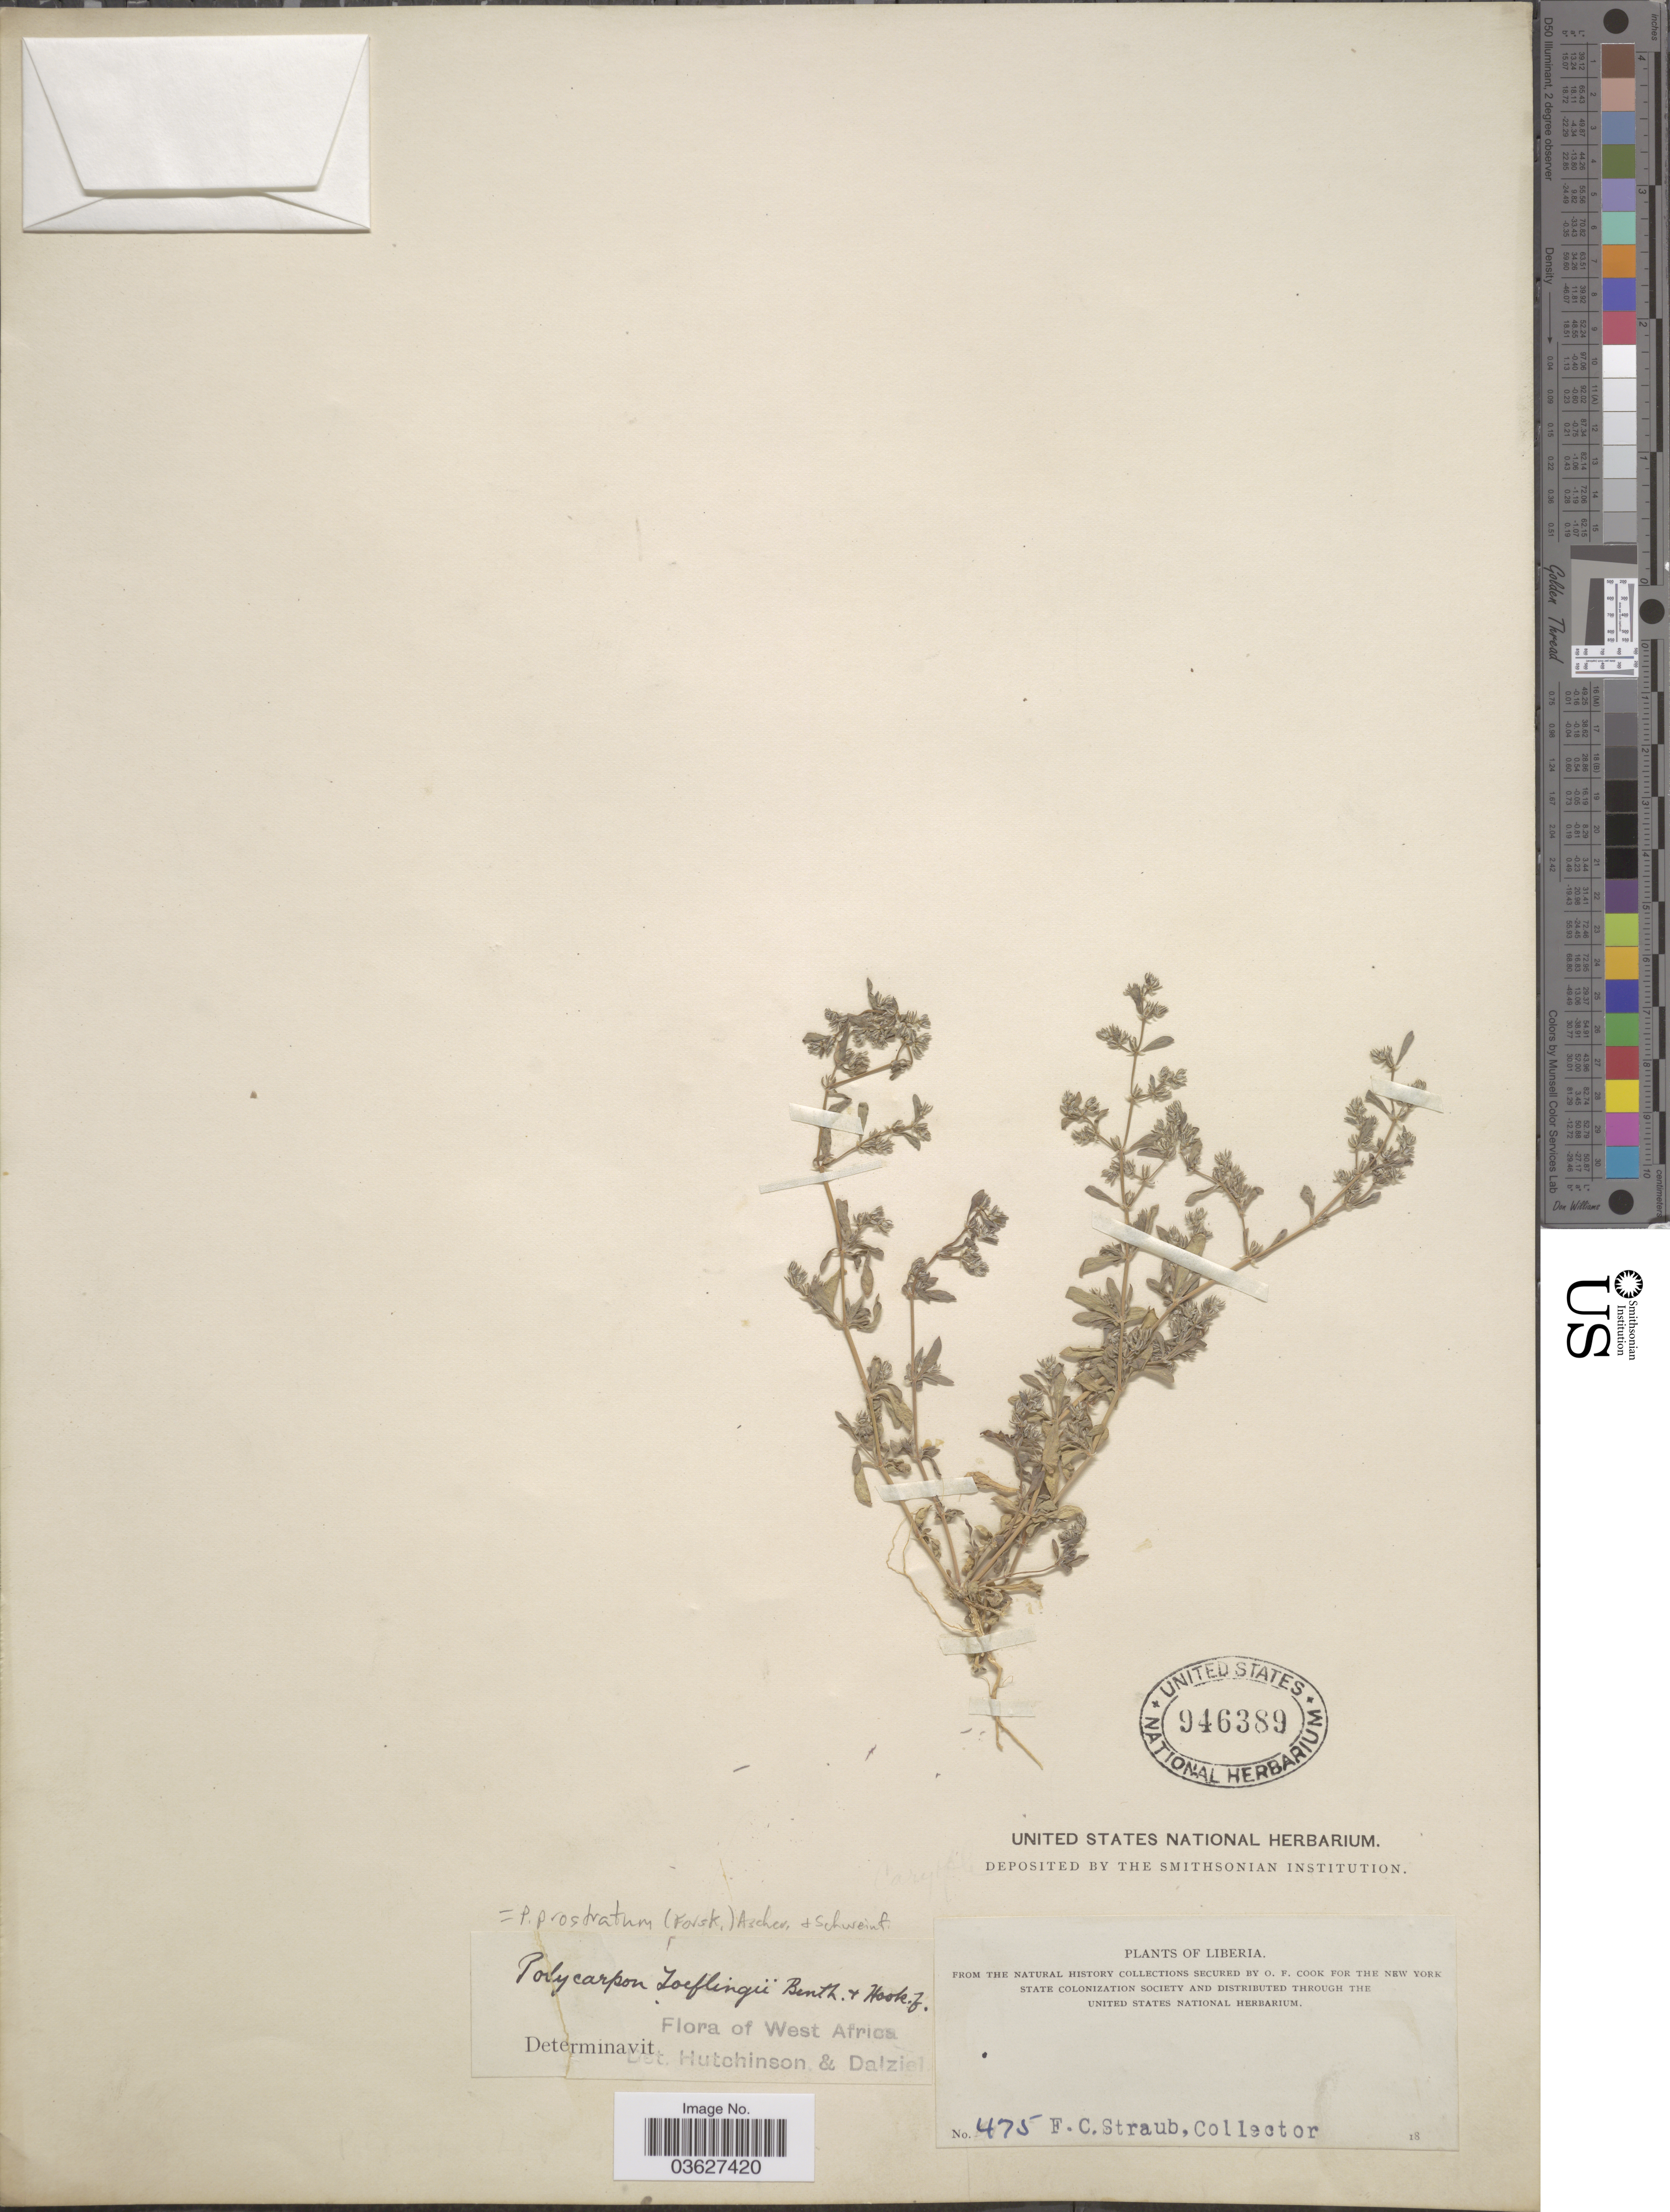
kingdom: Plantae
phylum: Tracheophyta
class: Magnoliopsida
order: Caryophyllales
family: Caryophyllaceae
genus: Polycarpon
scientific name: Polycarpon loeflingii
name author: Wight & Arn. ex Benth.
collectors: F. Straub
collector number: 475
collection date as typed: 18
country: Liberia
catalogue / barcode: US 946389